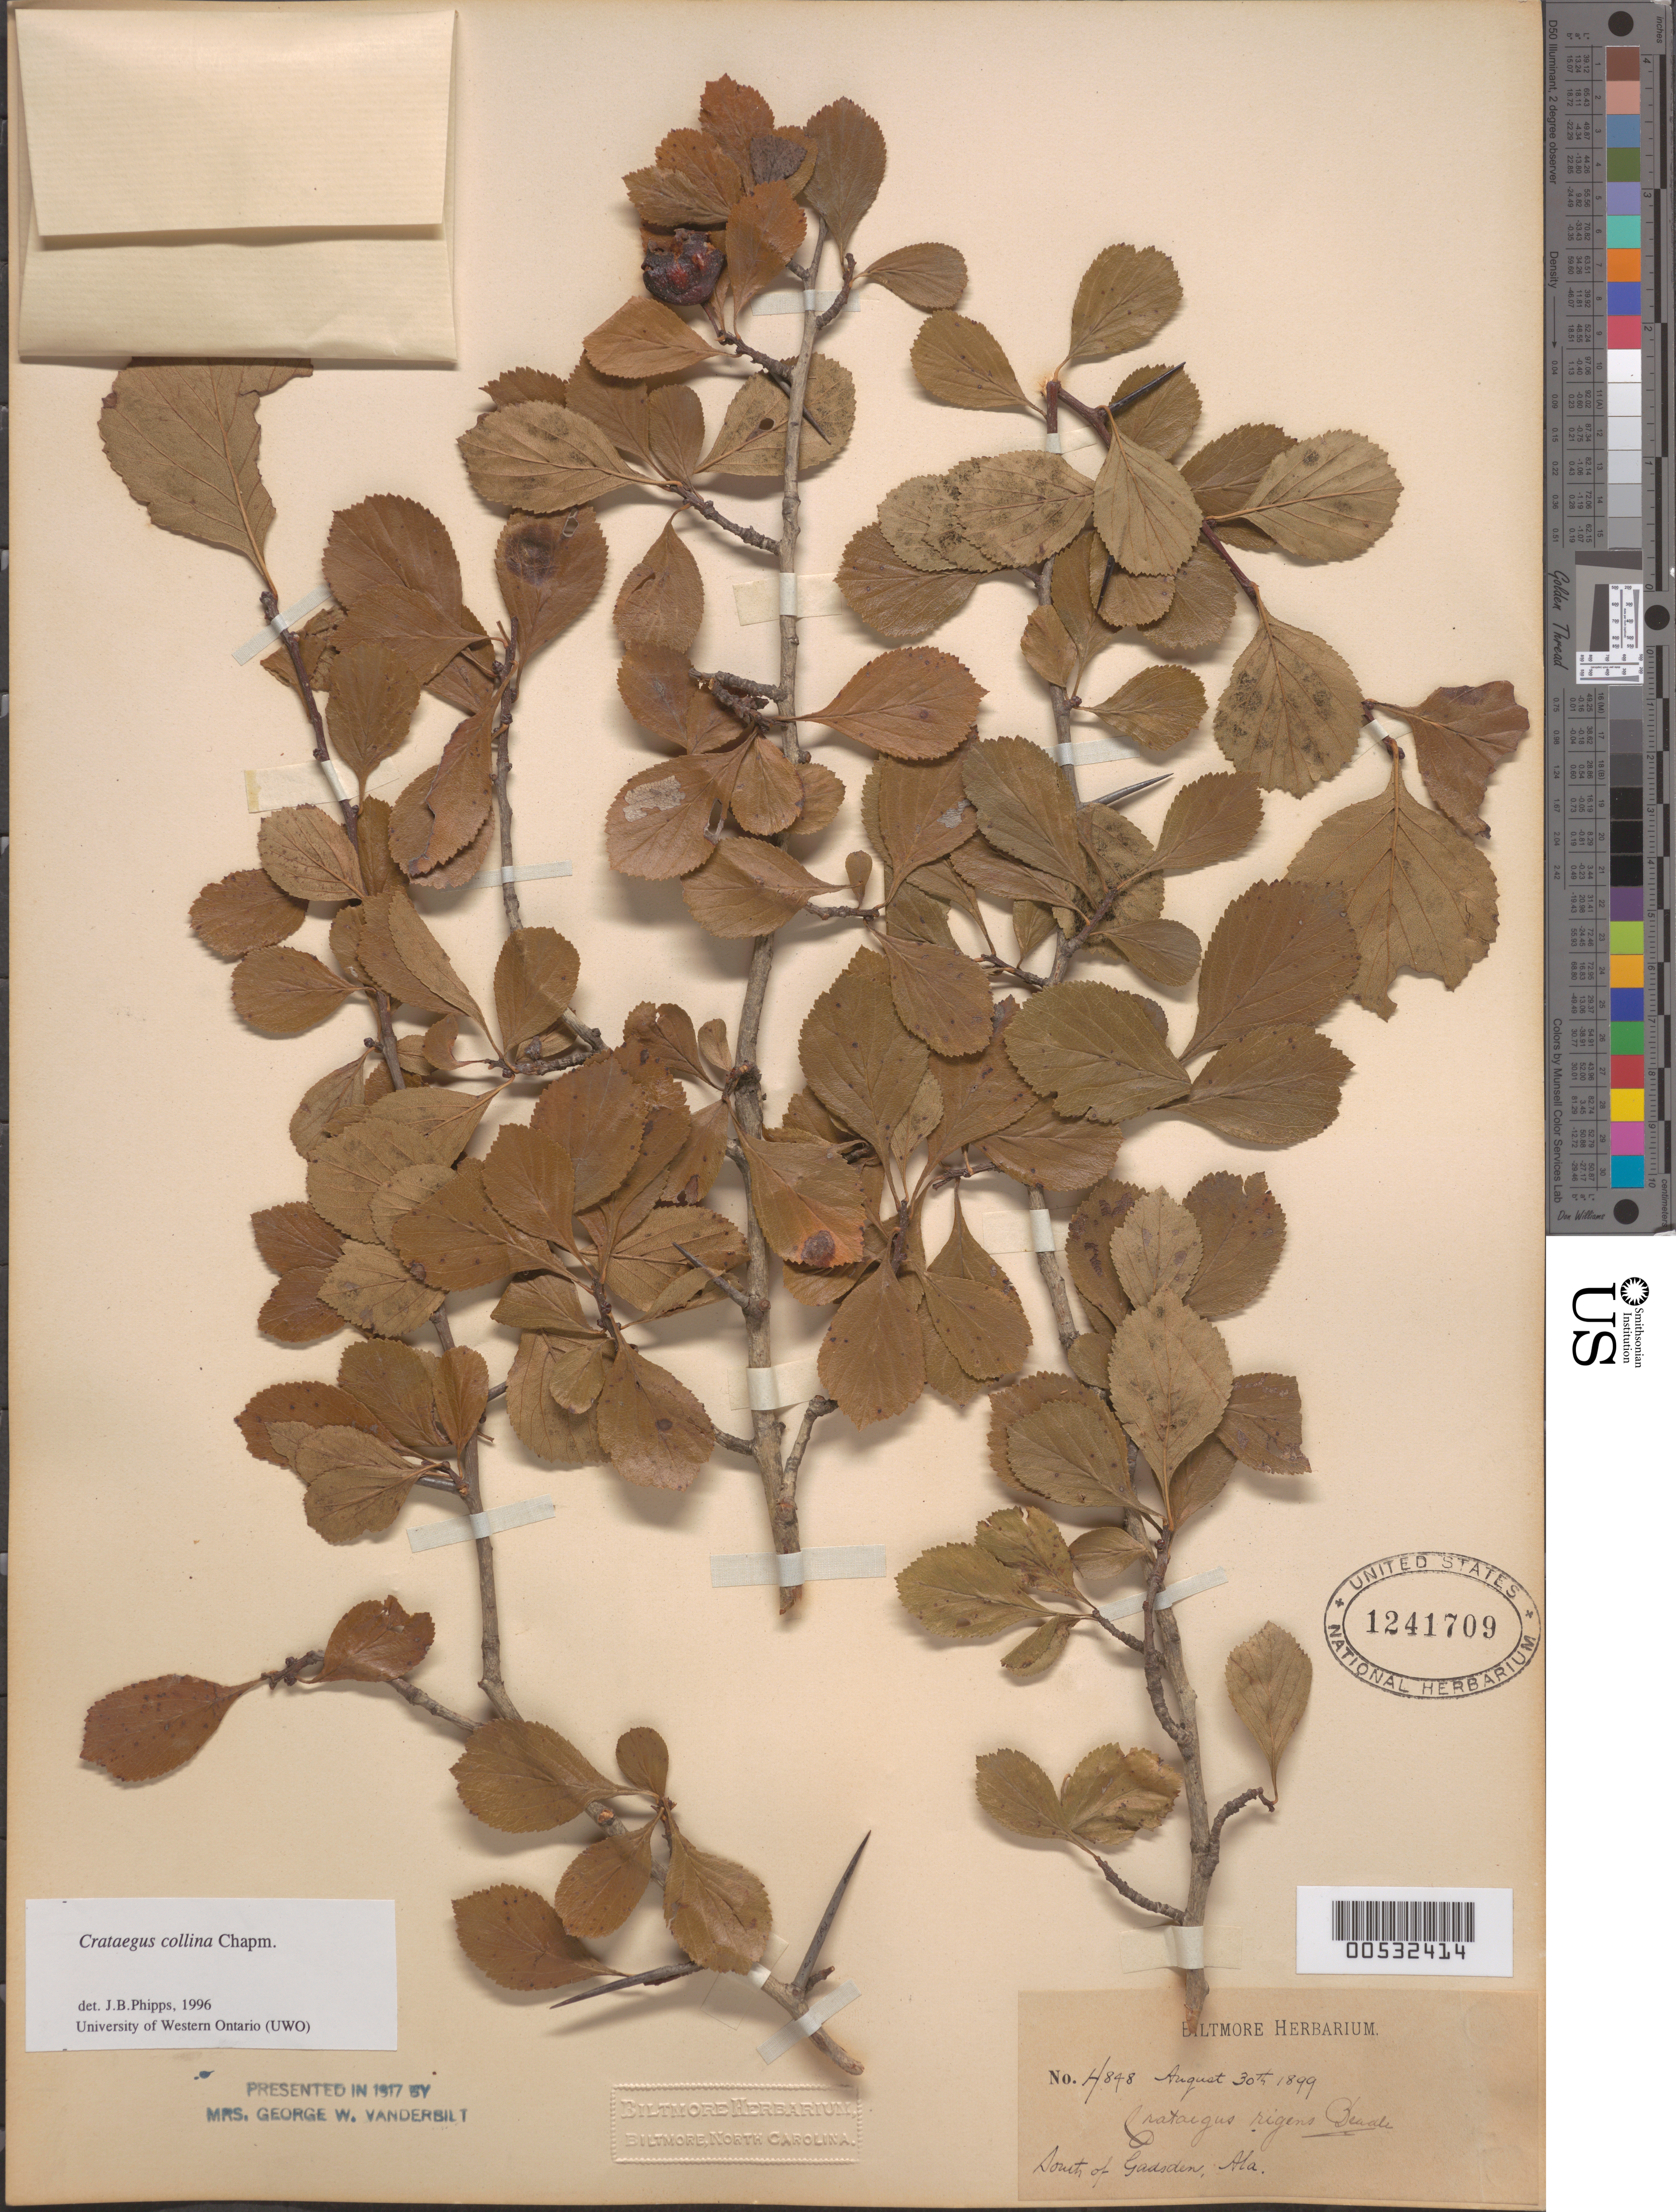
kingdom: Plantae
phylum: Tracheophyta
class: Magnoliopsida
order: Rosales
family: Rosaceae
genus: Crataegus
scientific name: Crataegus collina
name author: Chapm.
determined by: Phipps, James B., (UWO), University of Western Ontario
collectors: ex herb. Biltmore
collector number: H848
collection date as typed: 30 Aug 1899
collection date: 1899-08-30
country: United States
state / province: Alabama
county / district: Etowah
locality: Gadsden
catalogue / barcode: US 1241709